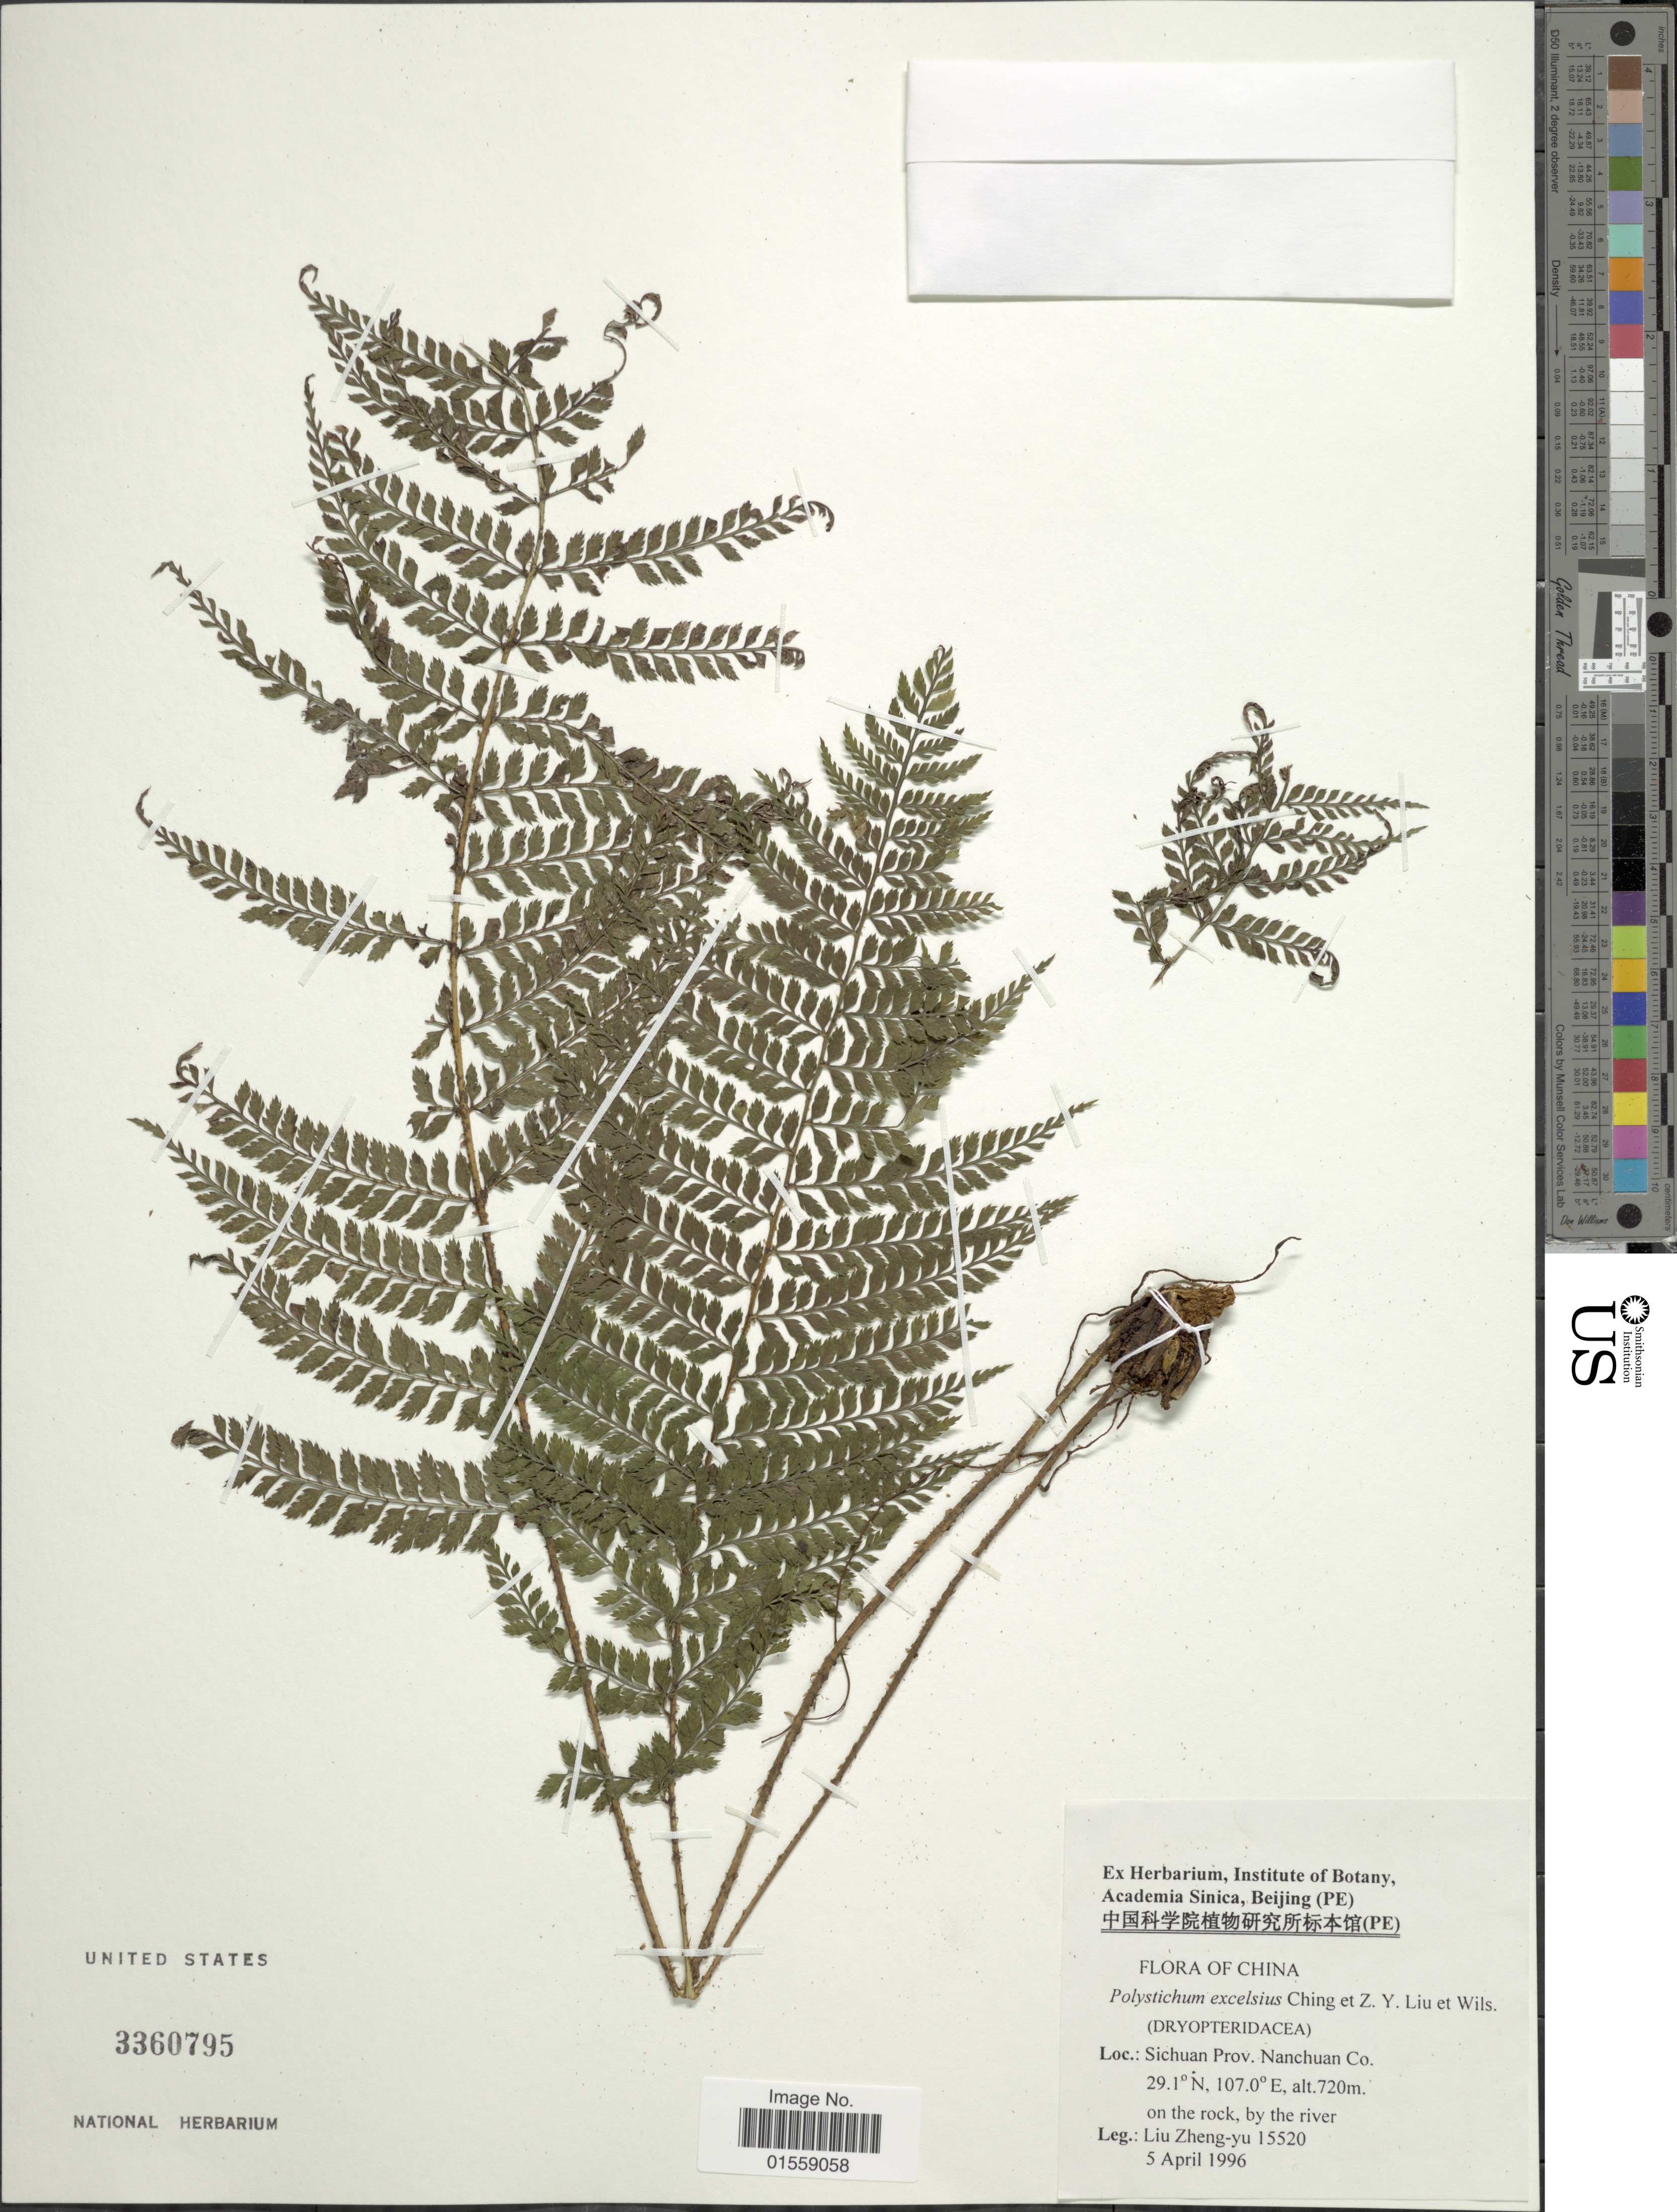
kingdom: Plantae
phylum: Tracheophyta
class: Polypodiopsida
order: Polypodiales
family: Dryopteridaceae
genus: Polystichum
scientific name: Polystichum excelsius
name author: Ching & Z.Y. Liu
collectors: L. Zheng-yu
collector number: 15520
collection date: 1996-04-05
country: China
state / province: Sichuan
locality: Nanchuan Co., on the rock, by the river.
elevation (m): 720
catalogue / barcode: US 3360795